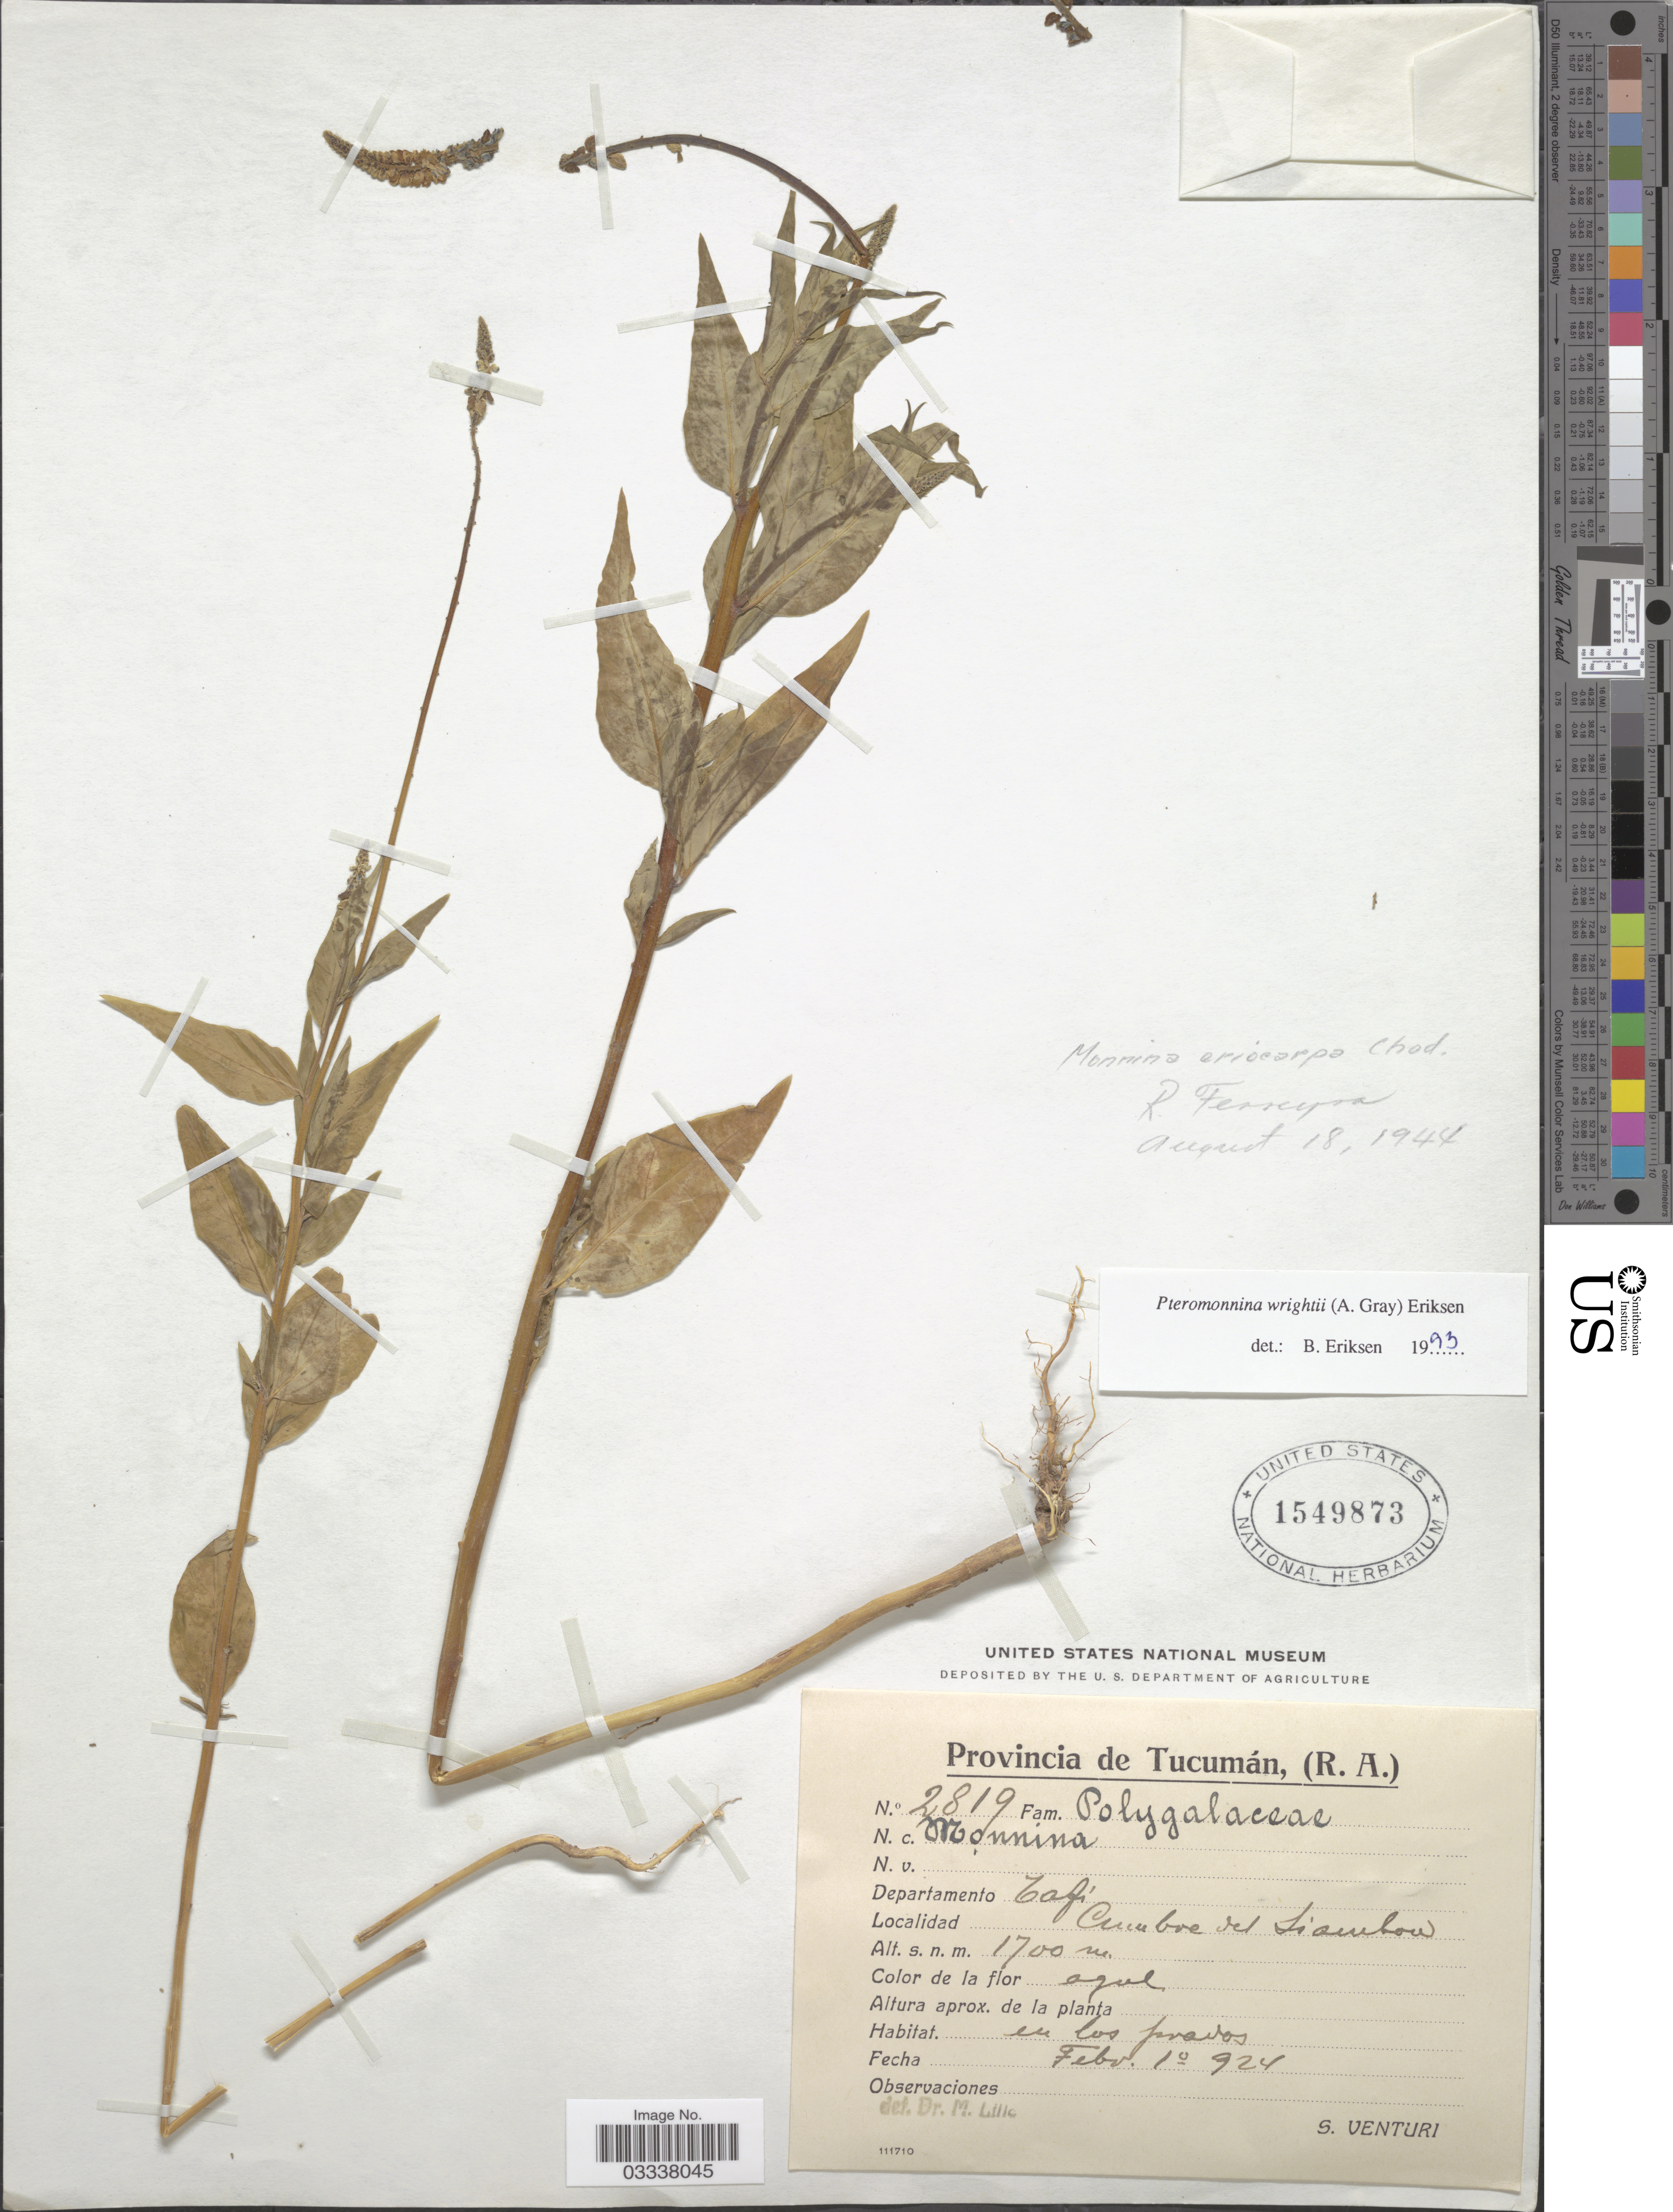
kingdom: Plantae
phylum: Tracheophyta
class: Magnoliopsida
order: Fabales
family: Polygalaceae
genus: Monnina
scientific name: Monnina wrightii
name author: A. Gray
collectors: S. Venturi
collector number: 2819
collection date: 1924-02-10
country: Argentina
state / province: Tucuman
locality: Departamento Tafi, Cumbre del Siambon.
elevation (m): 1700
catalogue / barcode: US 1549873